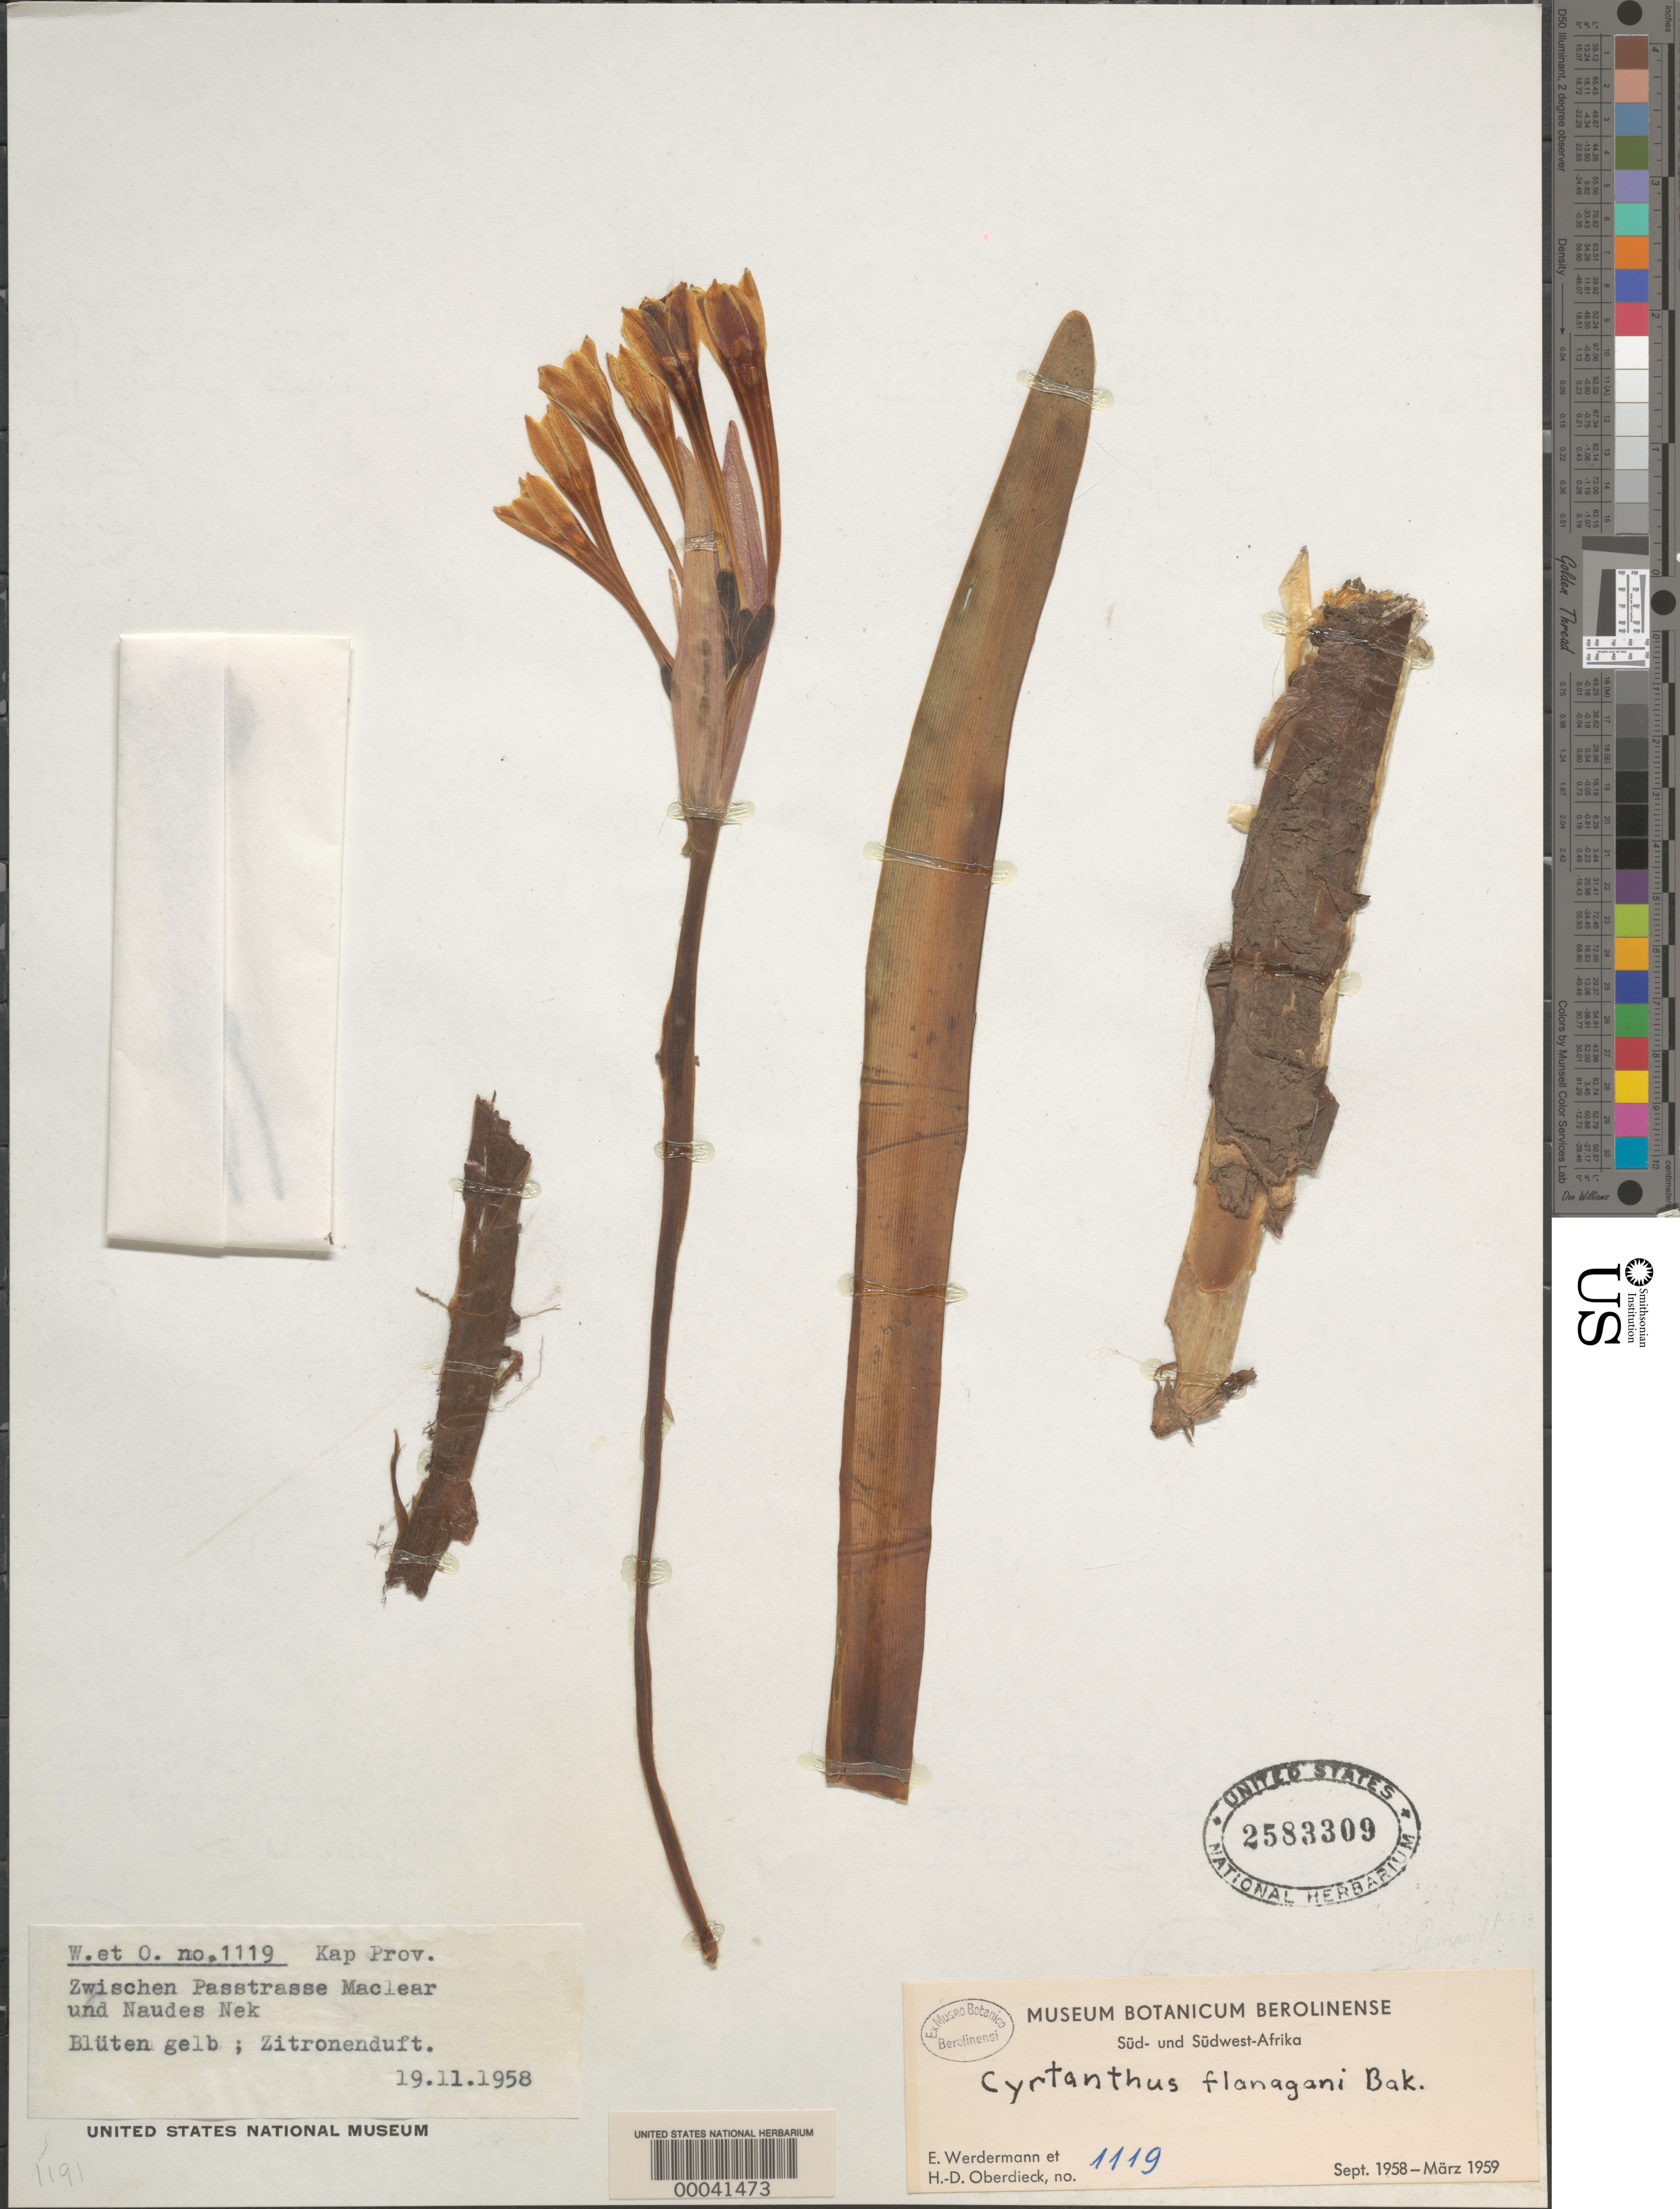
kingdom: Plantae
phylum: Tracheophyta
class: Liliopsida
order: Asparagales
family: Amaryllidaceae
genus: Cyrtanthus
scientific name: Cyrtanthus flanaganii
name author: Baker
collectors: E. Werdermann & H. Oberdieck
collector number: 1119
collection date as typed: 19 Nov 1958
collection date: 1958-11-19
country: South Africa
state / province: Eastern Cape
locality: Between passtrasse maclear and naudes nek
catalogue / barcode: US 2583309